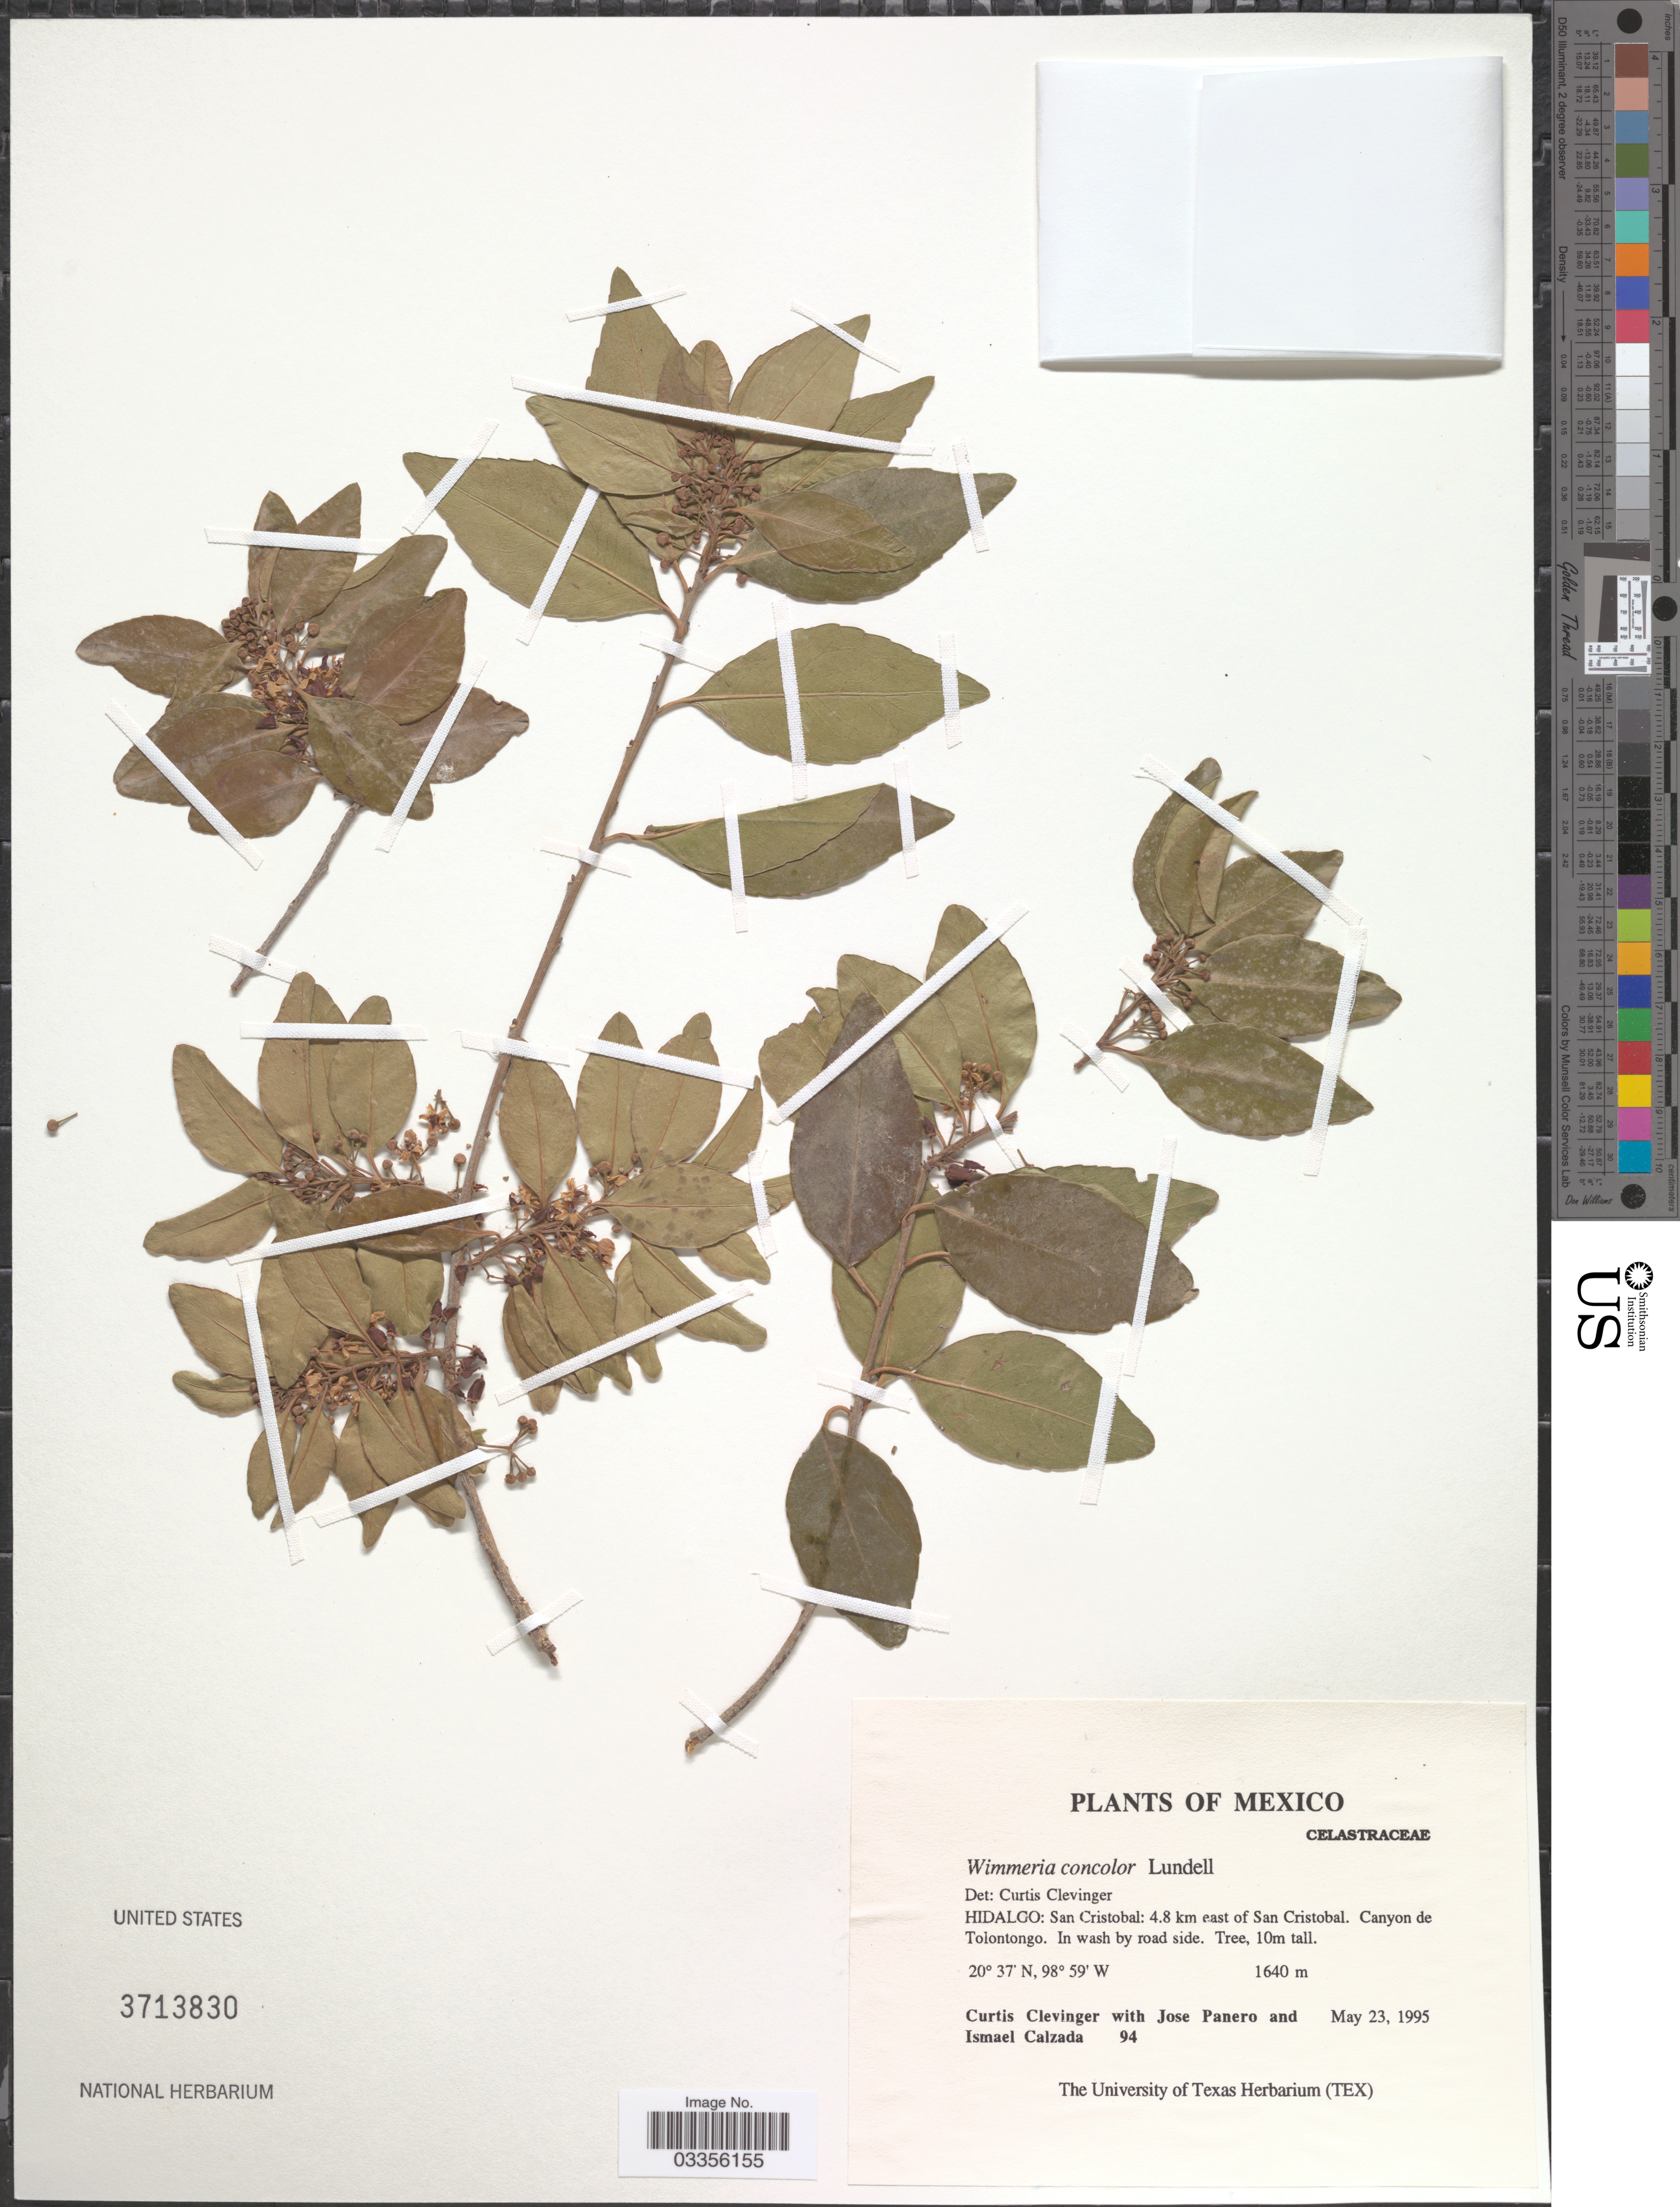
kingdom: Plantae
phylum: Tracheophyta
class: Magnoliopsida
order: Celastrales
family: Celastraceae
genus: Wimmeria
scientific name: Wimmeria concolor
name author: Schltdl. & Cham.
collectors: C. Clevinger, J. L. Panero & I. Calzada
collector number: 94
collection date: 1995-05-23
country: Mexico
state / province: Hidalgo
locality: San Cristobal: 4.8 km east of San Cristobal. Canyon de Tolontongo.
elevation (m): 1640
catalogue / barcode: US 3713830